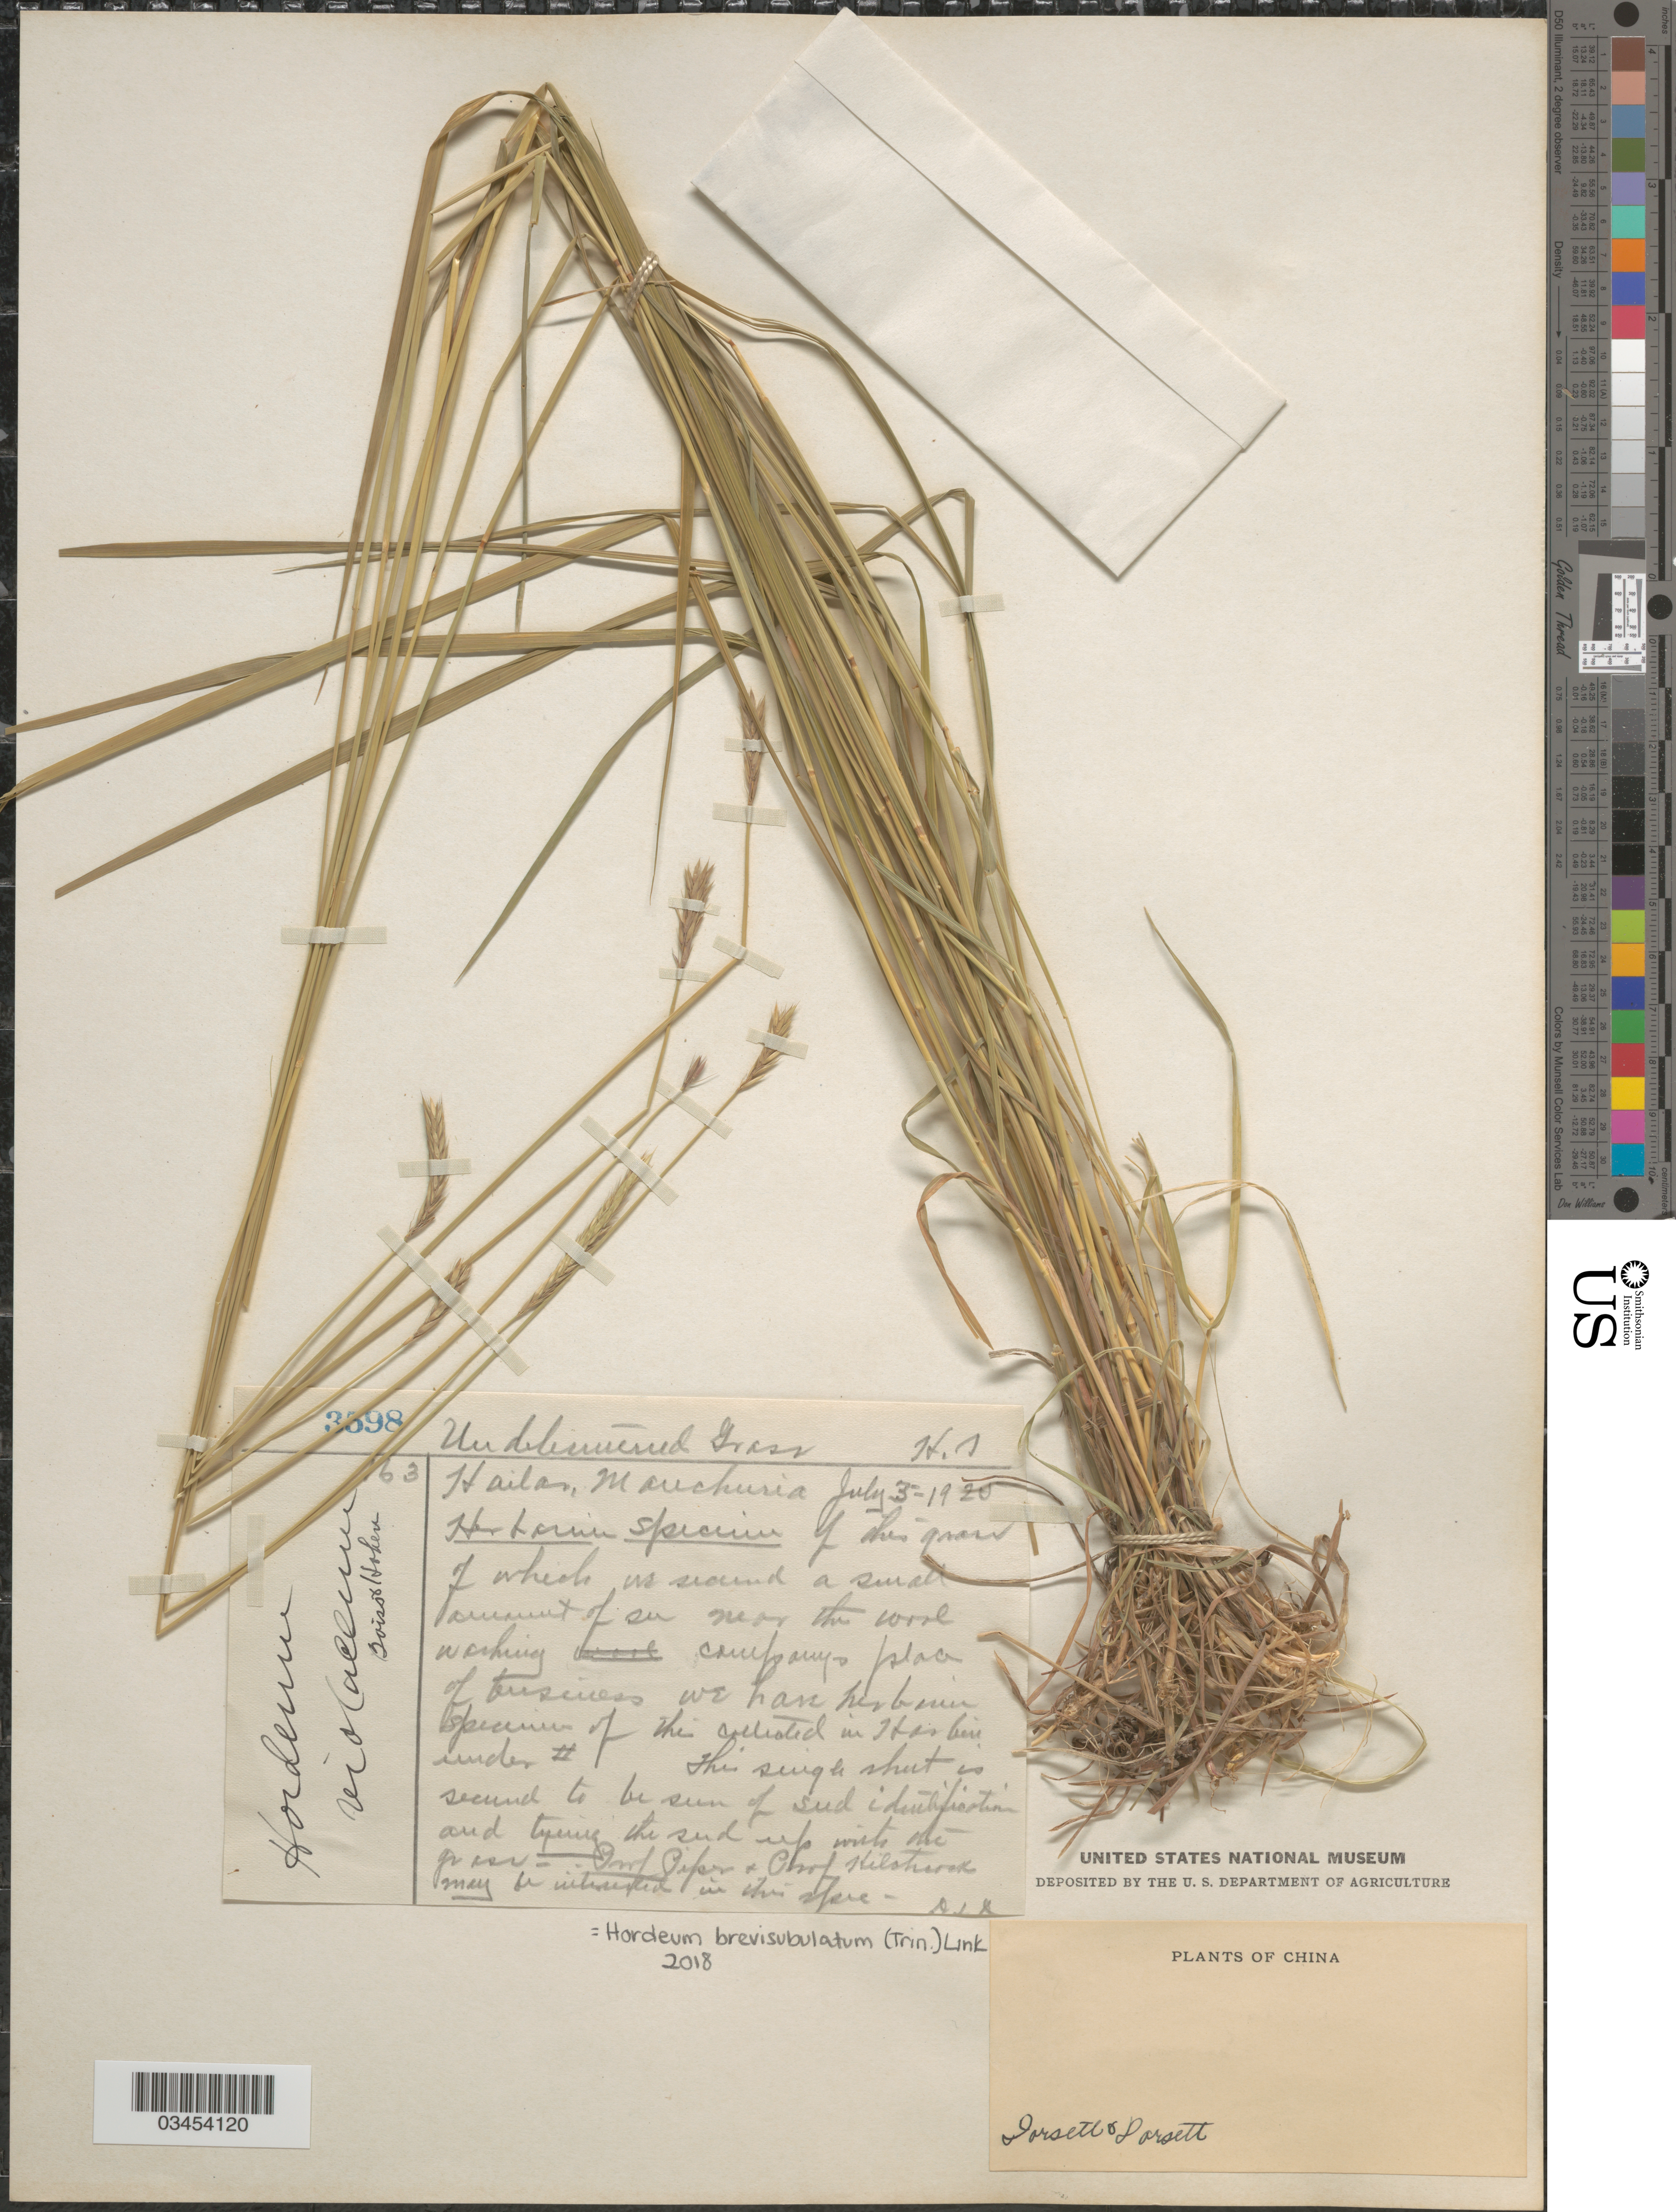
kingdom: Plantae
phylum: Tracheophyta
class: Liliopsida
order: Poales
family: Poaceae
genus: Hordeum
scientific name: Hordeum brevisubulatum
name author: (Trin.) Link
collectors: -- Dorsett & Dorsett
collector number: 3598*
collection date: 1920-07-03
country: China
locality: Hailar, Manchuria.